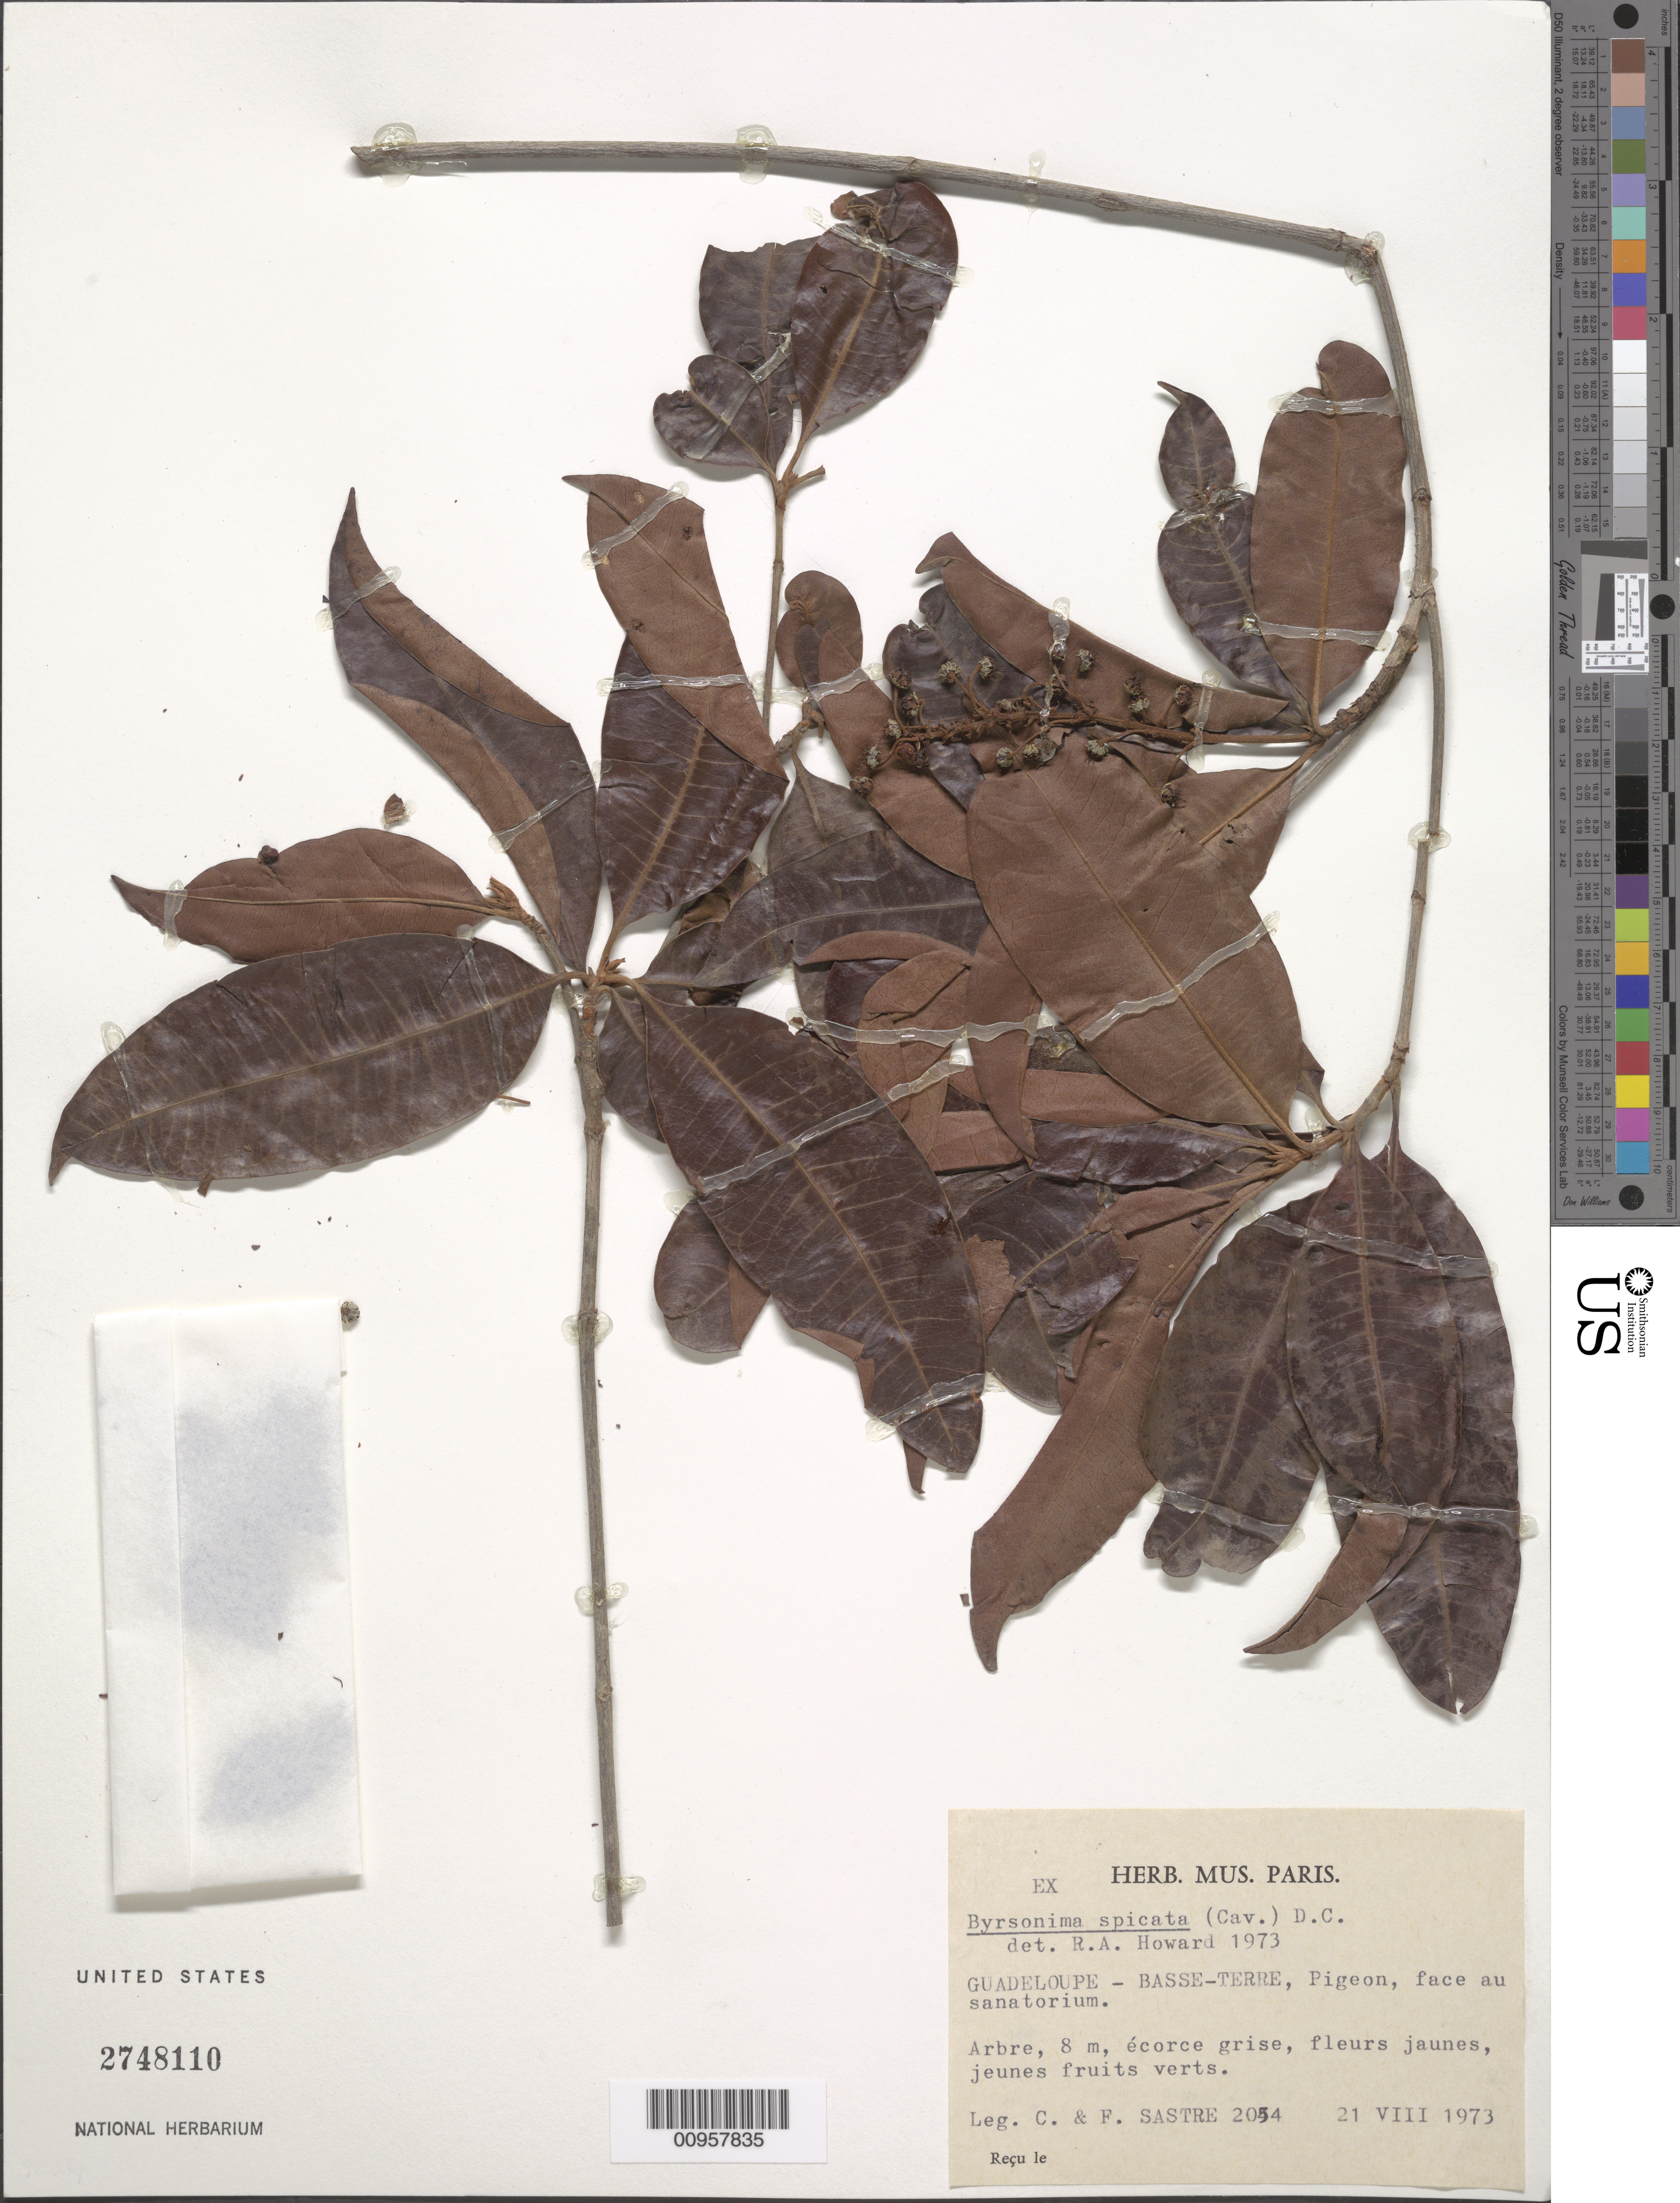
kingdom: Plantae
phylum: Tracheophyta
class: Magnoliopsida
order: Malpighiales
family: Malpighiaceae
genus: Byrsonima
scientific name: Byrsonima spicata (Cav.) DC.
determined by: Howard, R. A.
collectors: C. H. L. Sastre & F. Sastre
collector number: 2054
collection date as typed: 21 Aug 1973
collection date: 1973-08-21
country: Guadeloupe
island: Basse Terre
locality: Basse Terre, Pigeon, face au sanatorium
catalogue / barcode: US 2748110